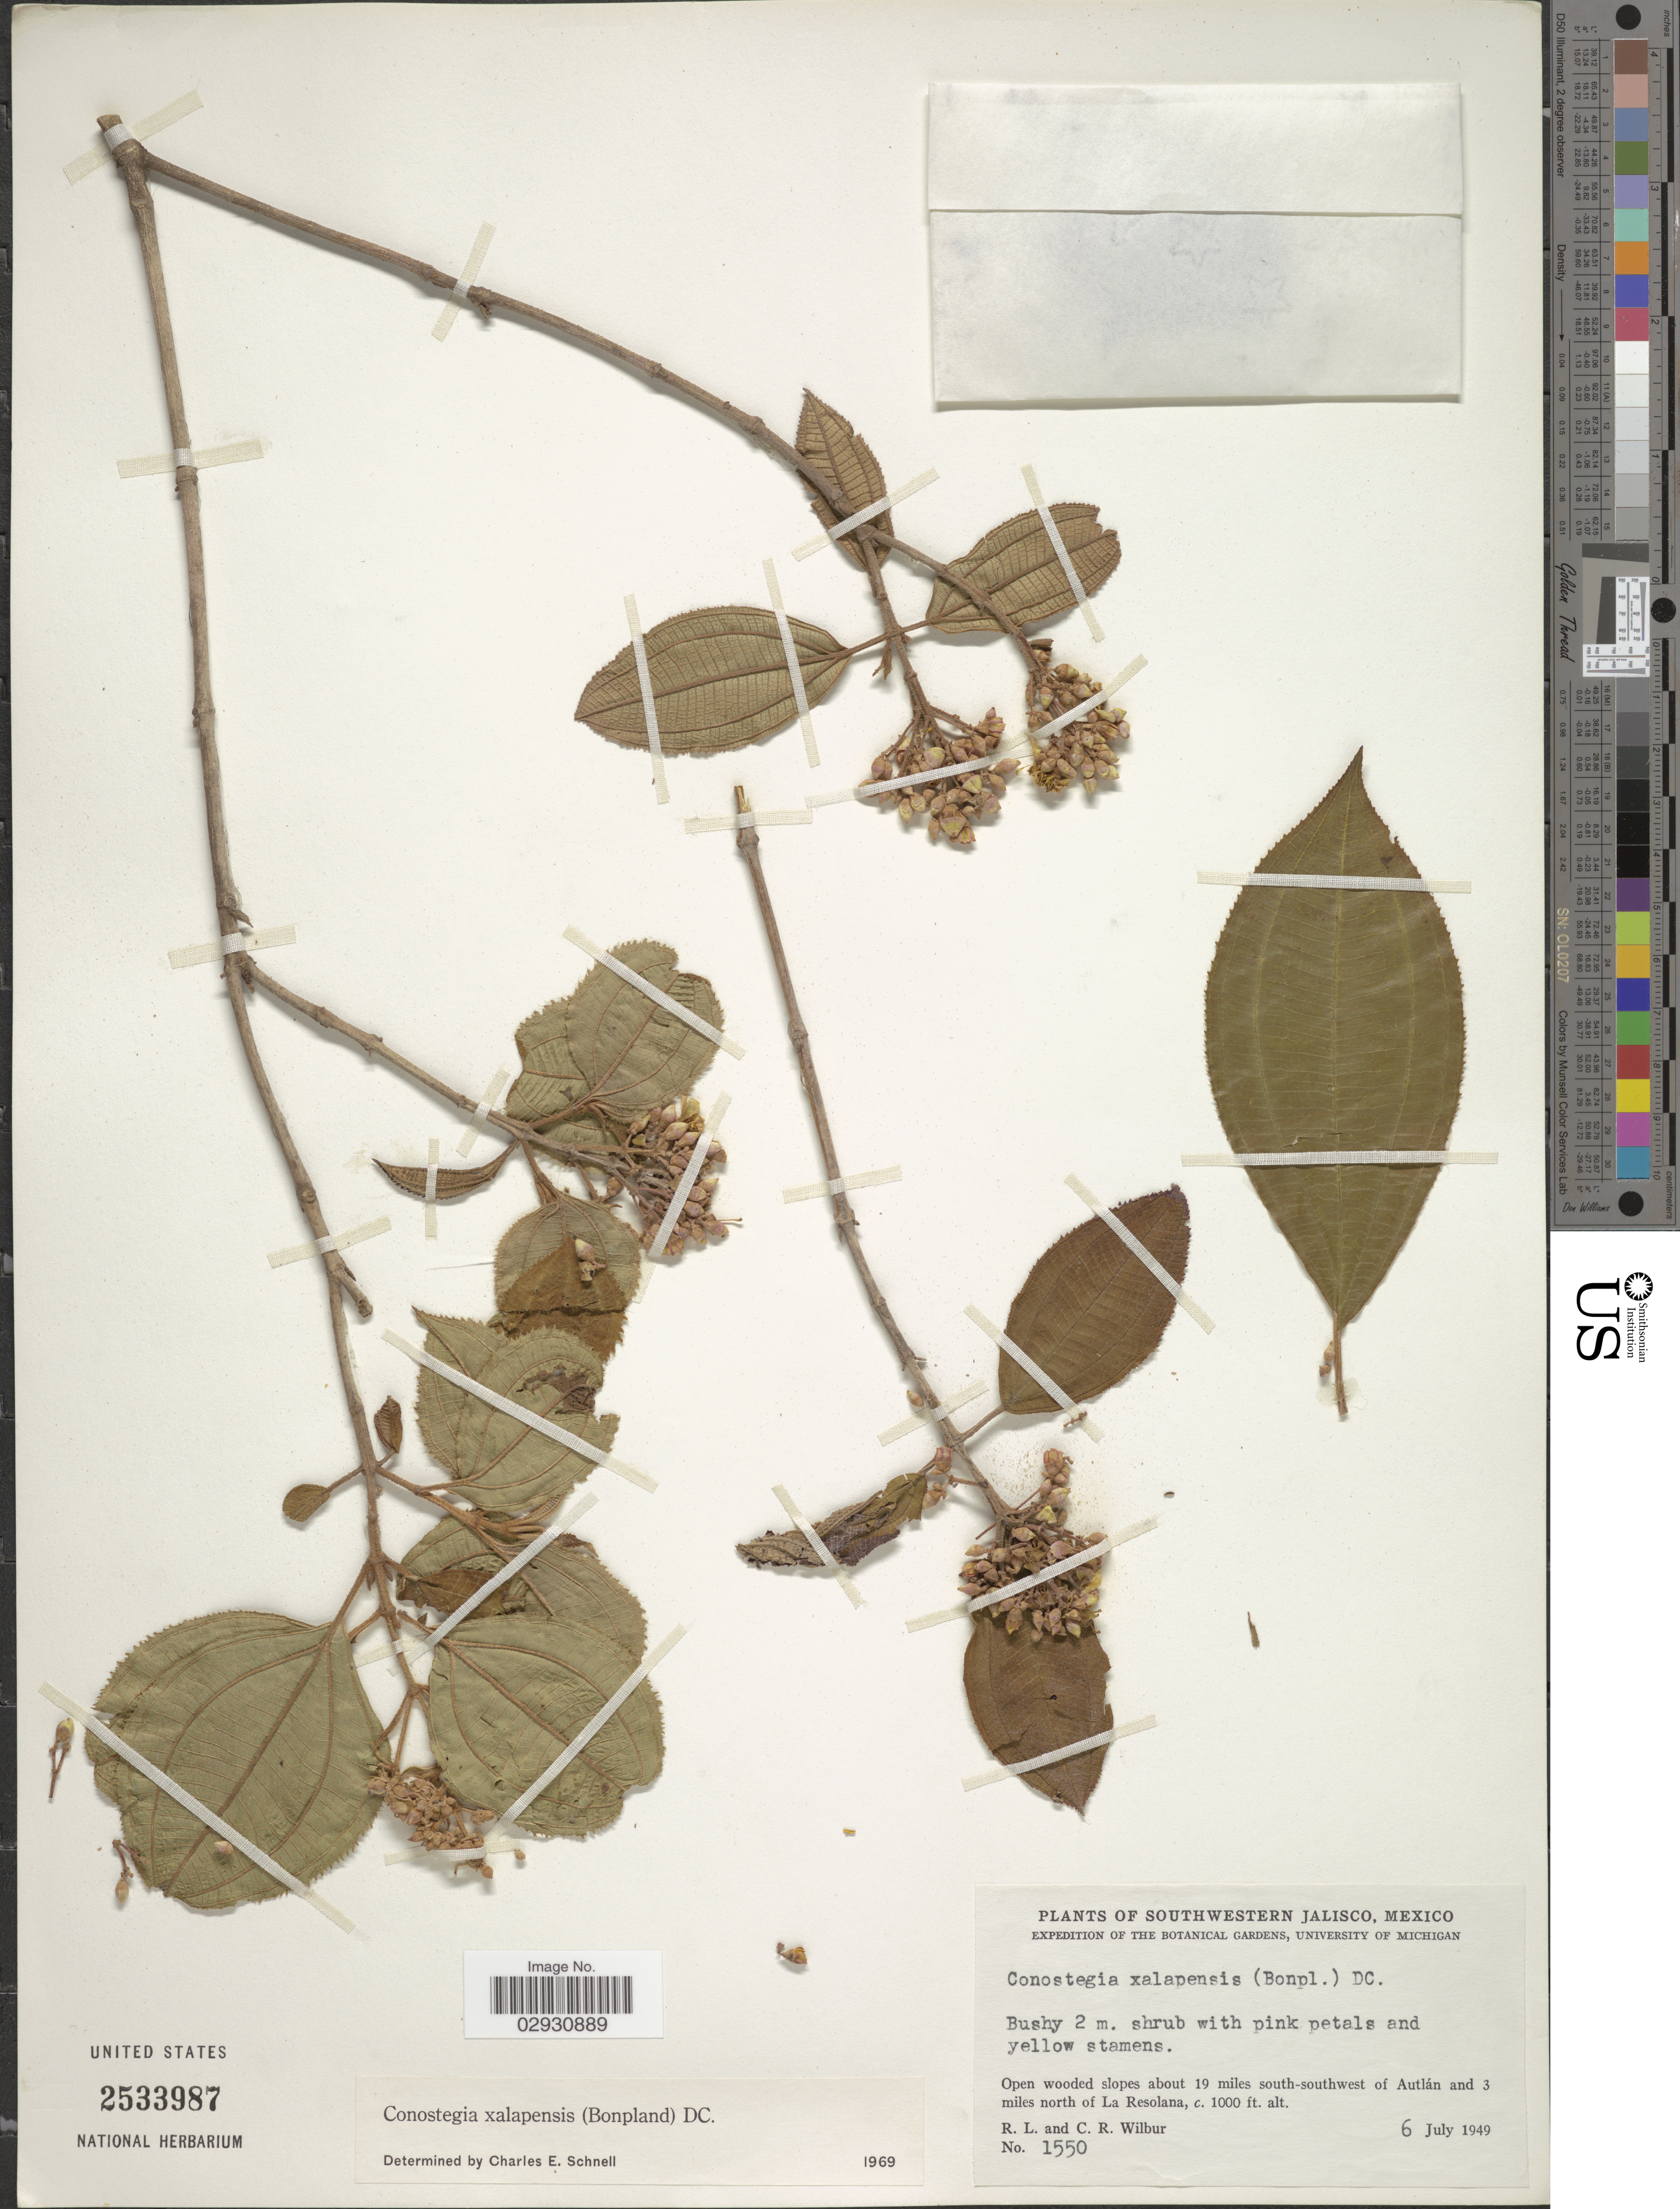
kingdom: Plantae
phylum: Tracheophyta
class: Magnoliopsida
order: Myrtales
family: Melastomataceae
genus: Conostegia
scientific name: Conostegia quadrangularis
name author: Schltdl. ex Steud.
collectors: R. L. Wilbur & C. Wilbur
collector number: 1550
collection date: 1949-07-06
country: Mexico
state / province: Jalisco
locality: Southwestern Jalisco, Open wooded slopes about 19 miles south-southwest of Autlán and 3 miles north of La Resolana.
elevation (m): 305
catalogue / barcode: US 2533987